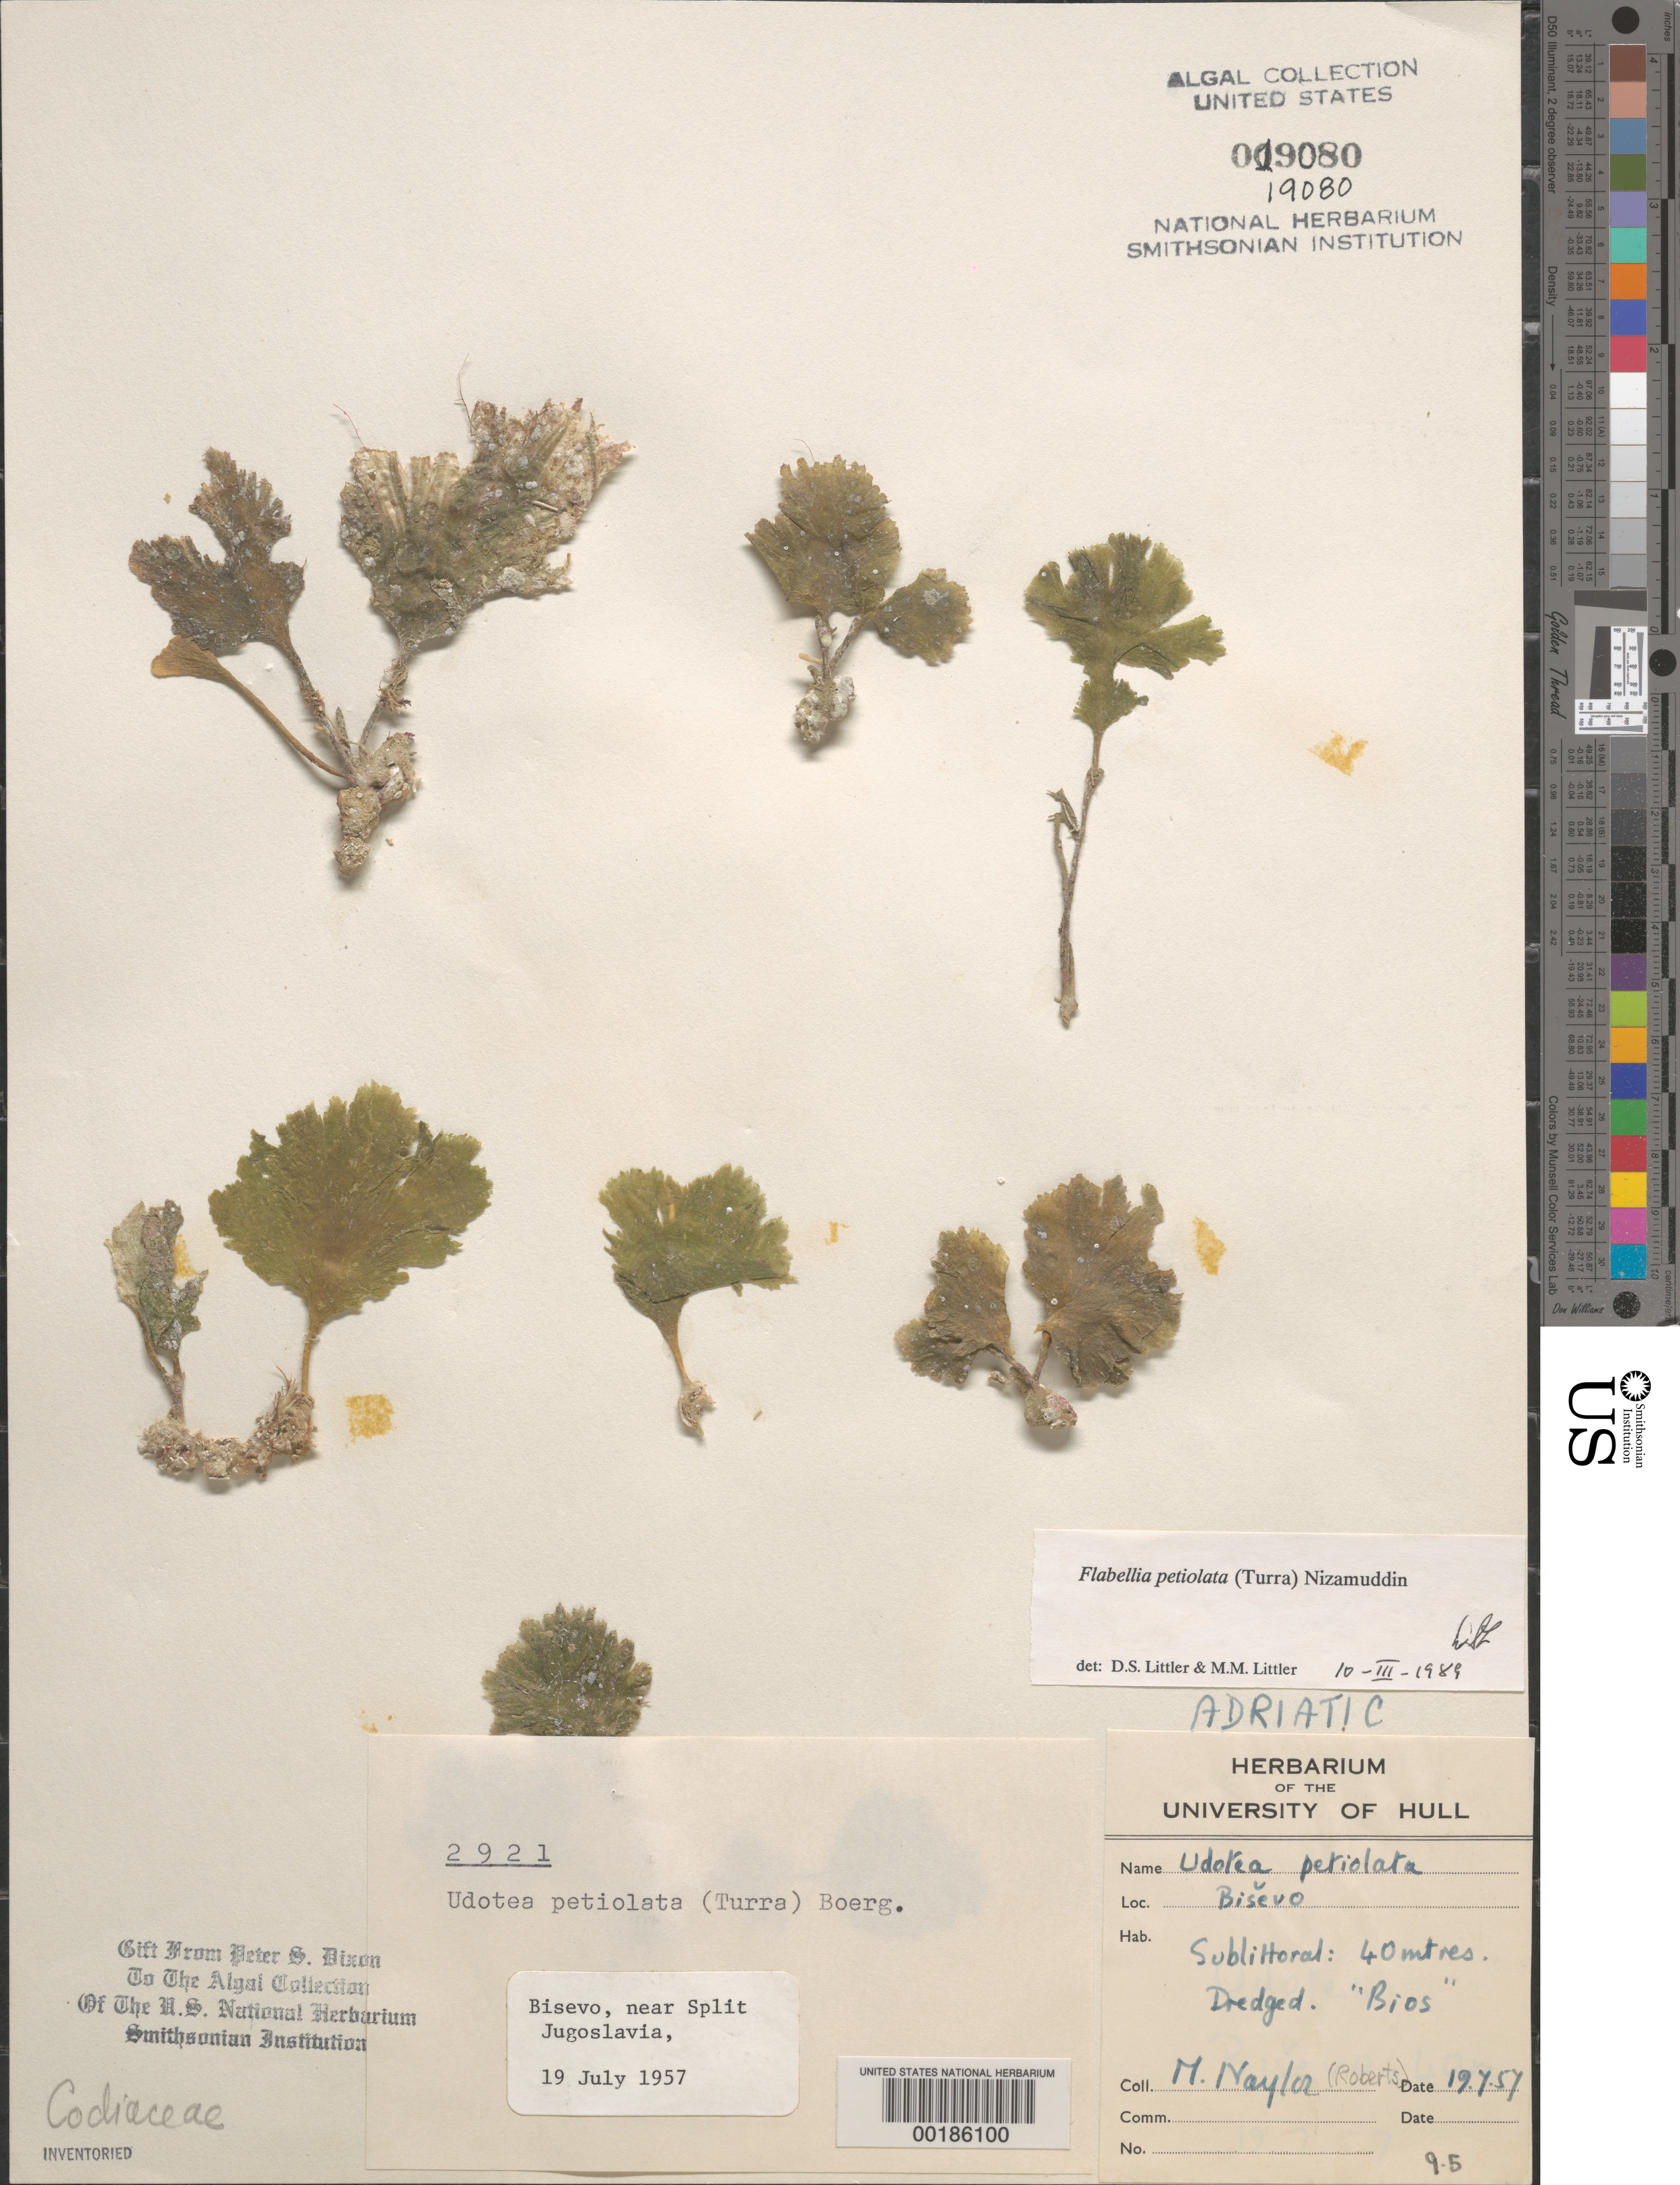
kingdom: Plantae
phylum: Chlorophyta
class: Ulvophyceae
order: Bryopsidales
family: Codiaceae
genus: Flabellia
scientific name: Flabellia petiolata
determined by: Littler, D. S.; Littler, M. M.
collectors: M. Roberts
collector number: PSD 2921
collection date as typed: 19 Jul 1957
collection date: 1957-07-19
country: Croatia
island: Bisevo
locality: Near Split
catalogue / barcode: US 19080